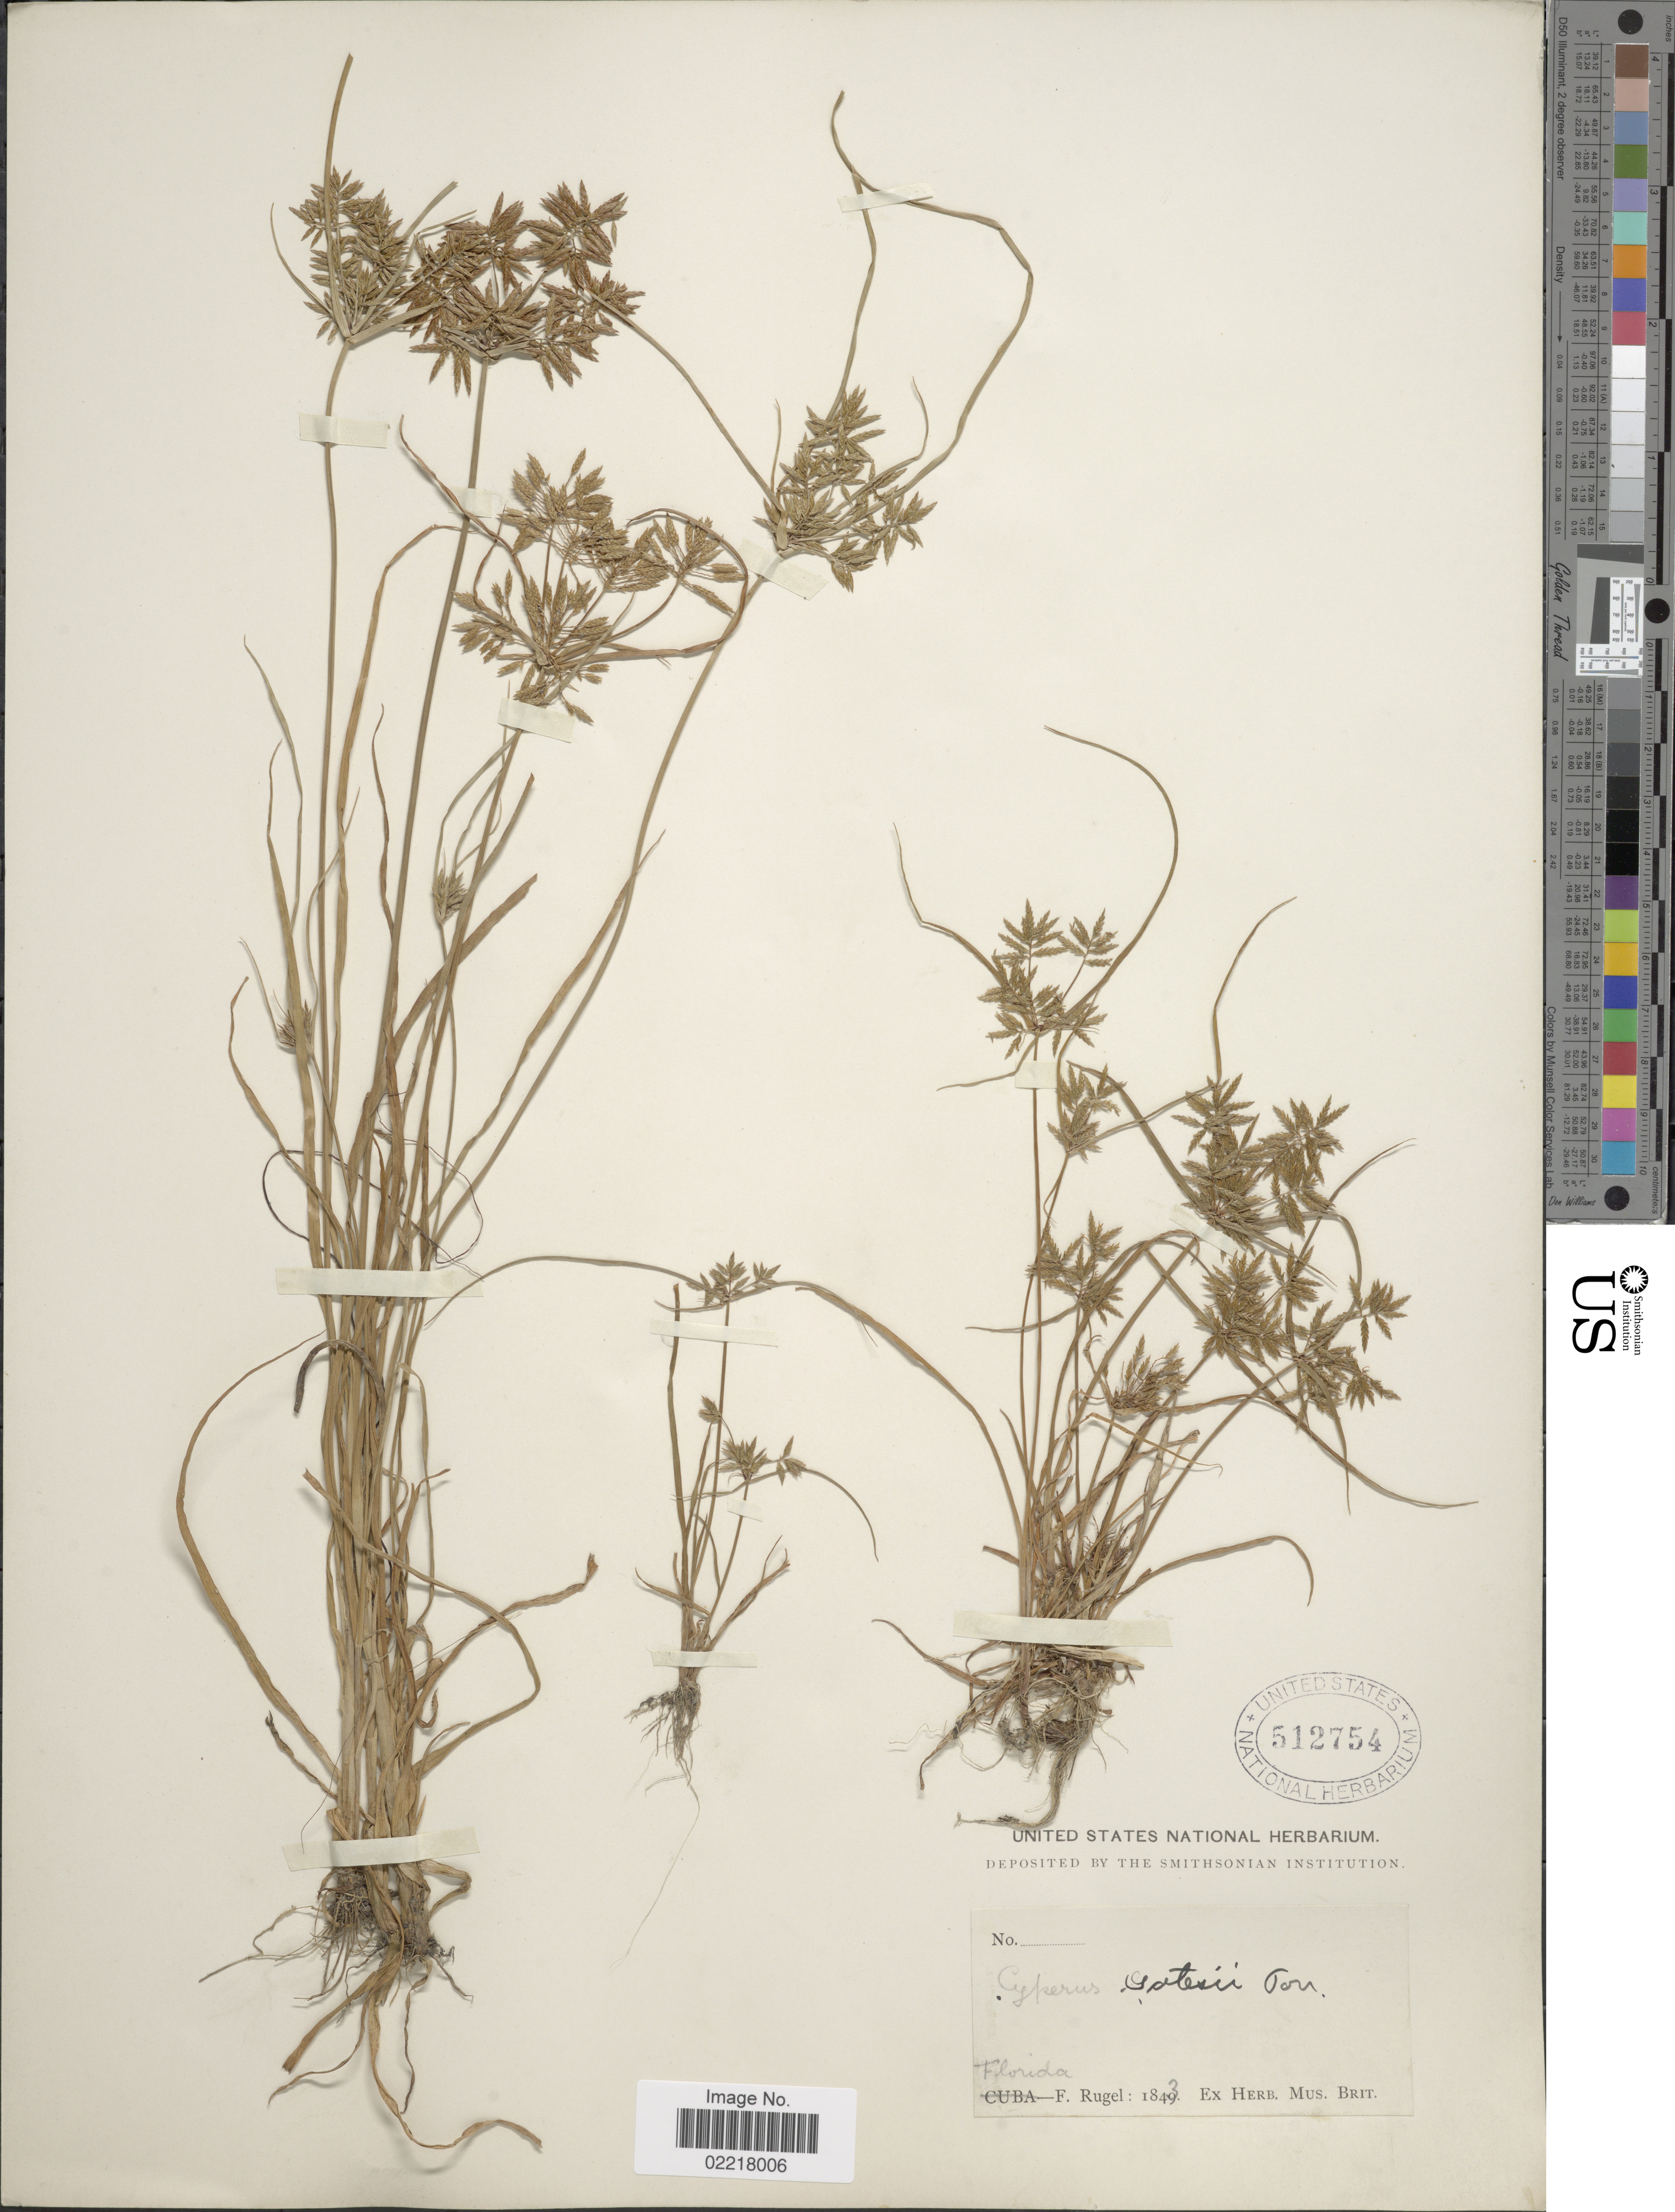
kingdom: Plantae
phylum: Tracheophyta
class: Liliopsida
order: Poales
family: Cyperaceae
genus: Cyperus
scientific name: Cyperus polystachyos var. texensis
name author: (Torr.) Fernald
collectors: F. Rugel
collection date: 1843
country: United States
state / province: Florida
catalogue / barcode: US 512754